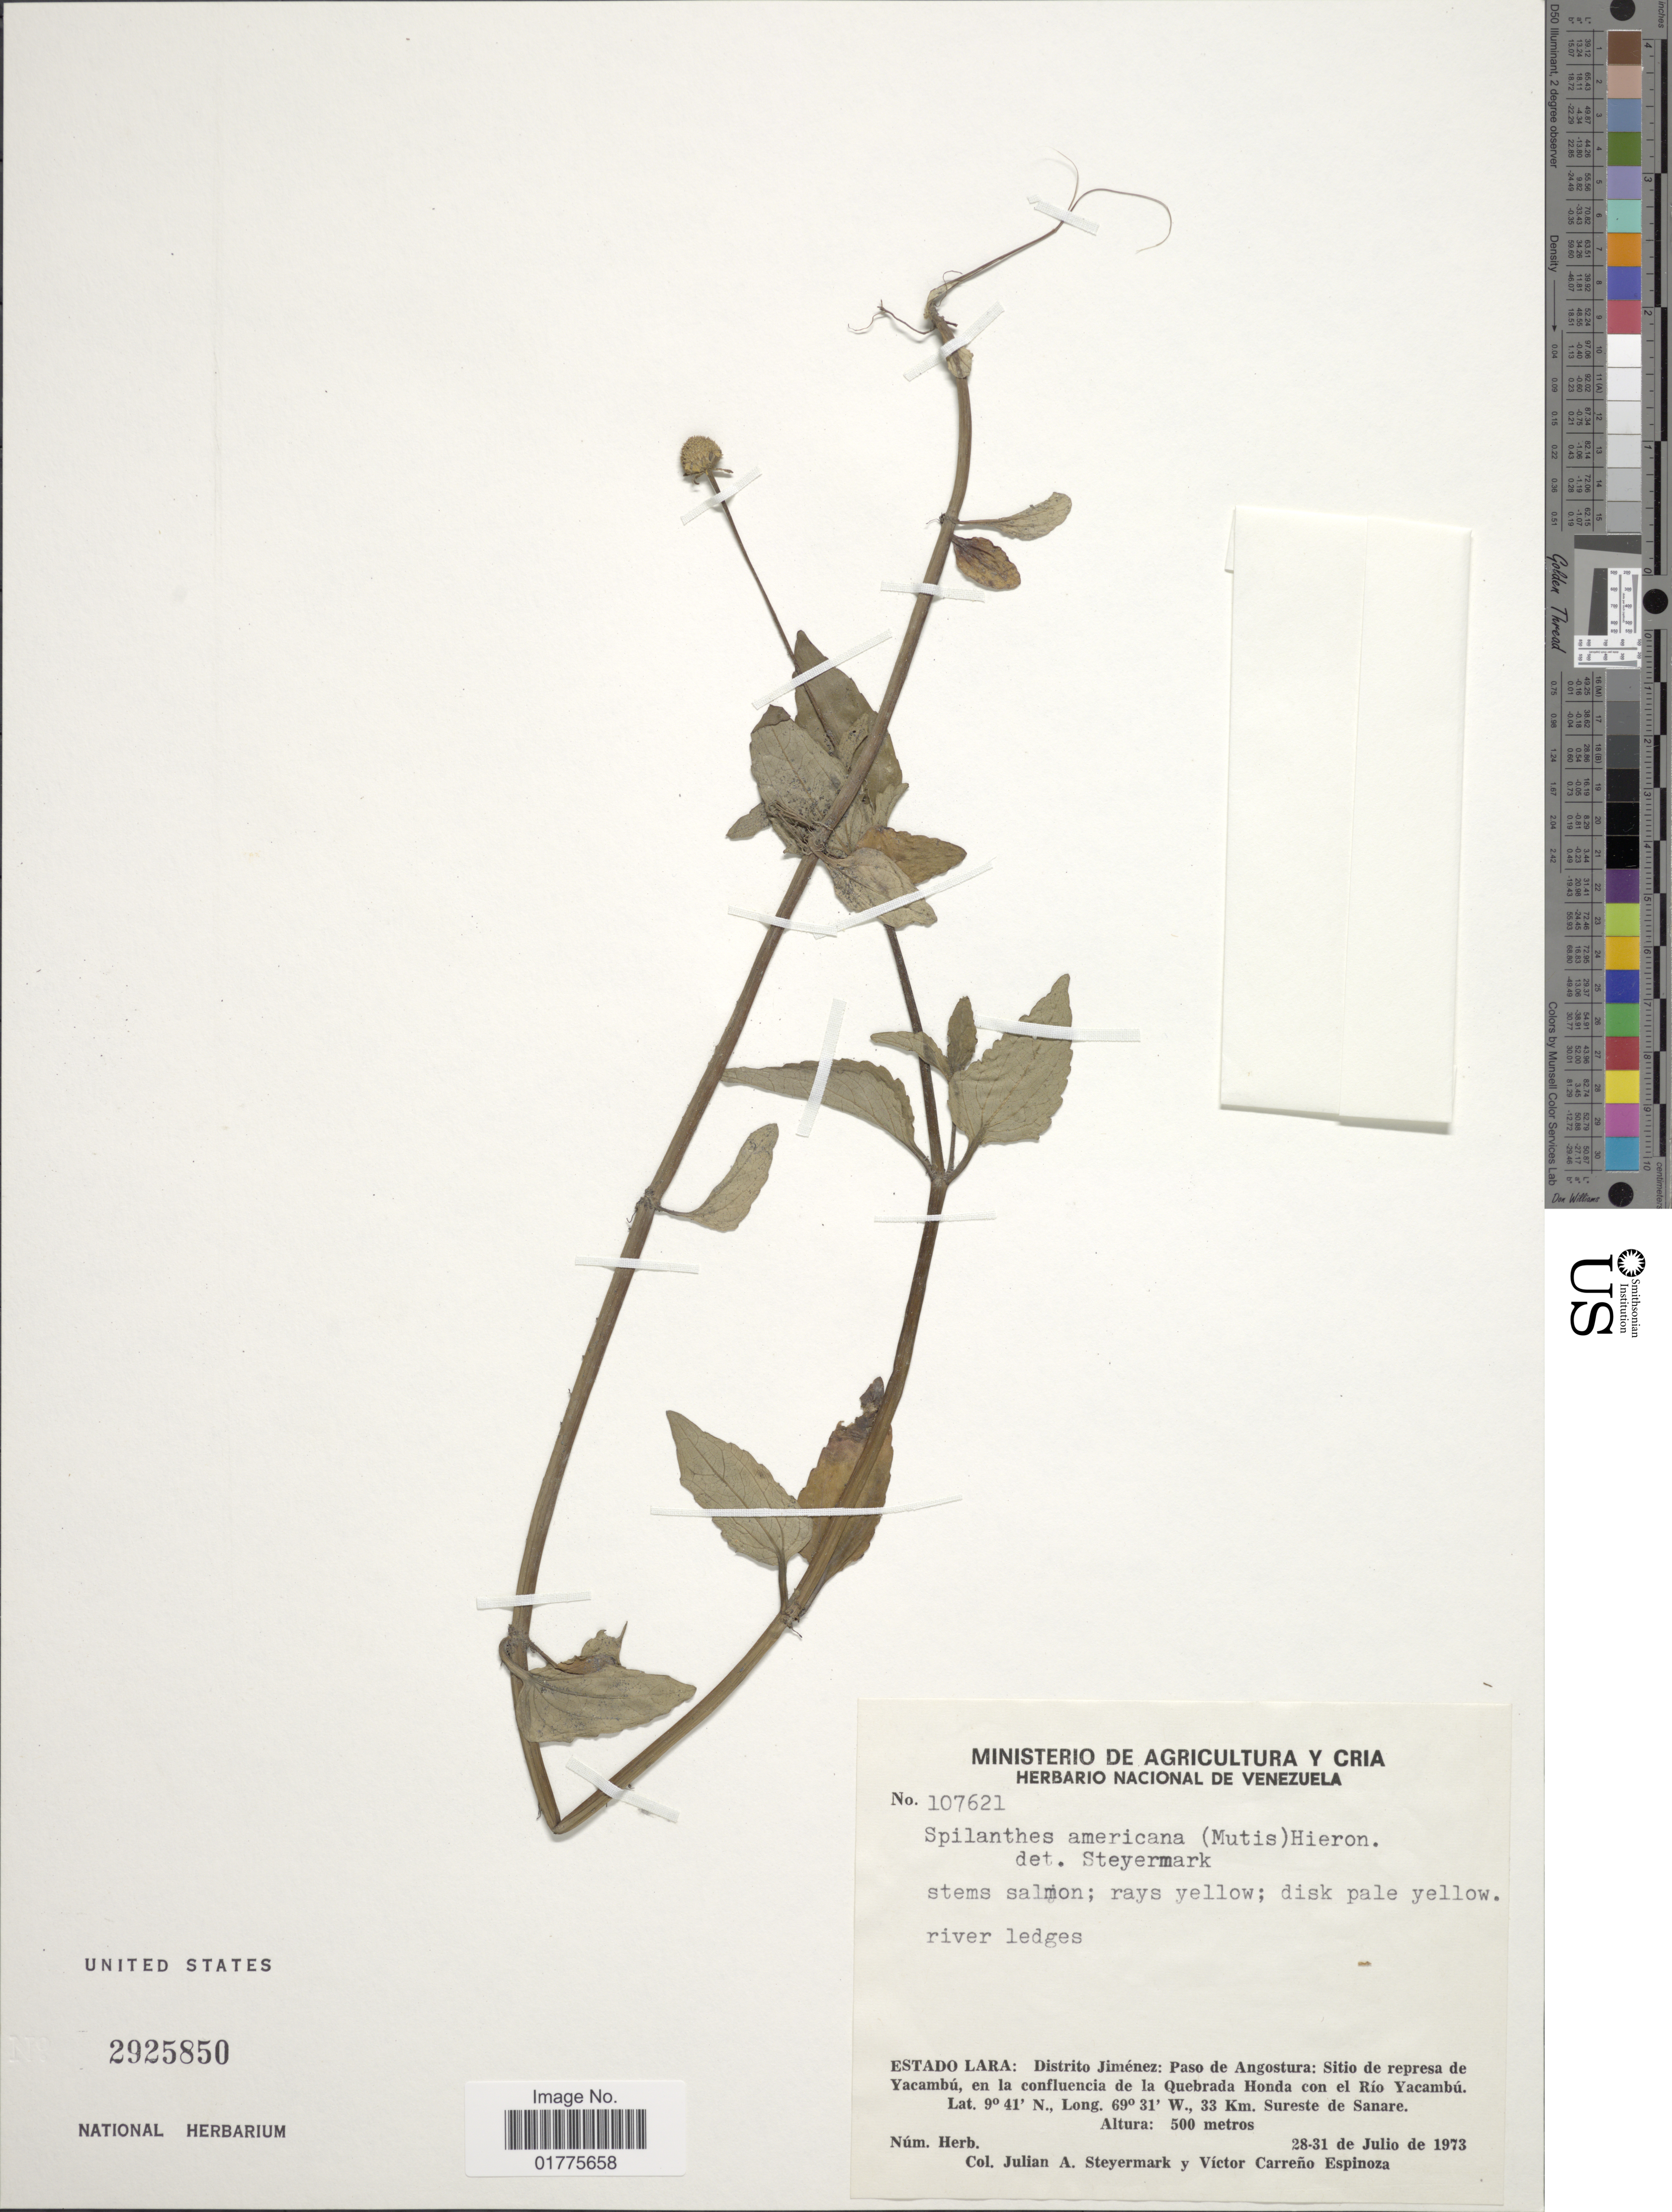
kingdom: Plantae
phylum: Tracheophyta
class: Magnoliopsida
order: Asterales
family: Asteraceae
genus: Acmella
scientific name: Acmella repens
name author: (Walter) Rich.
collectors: J. Steyermark & V. Carreño E.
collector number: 107621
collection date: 1973-07-28/1973-07-31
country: Venezuela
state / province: Lara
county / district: Jiménez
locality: River ledges, distrito Jiménez: Paso de Angostura: Sitiu de represa de Yacambú en la conflunecia de la Quebrada Honda con el Río Yacambú, 33 Km.Sureste de Sanare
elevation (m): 500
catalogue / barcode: US 2925850